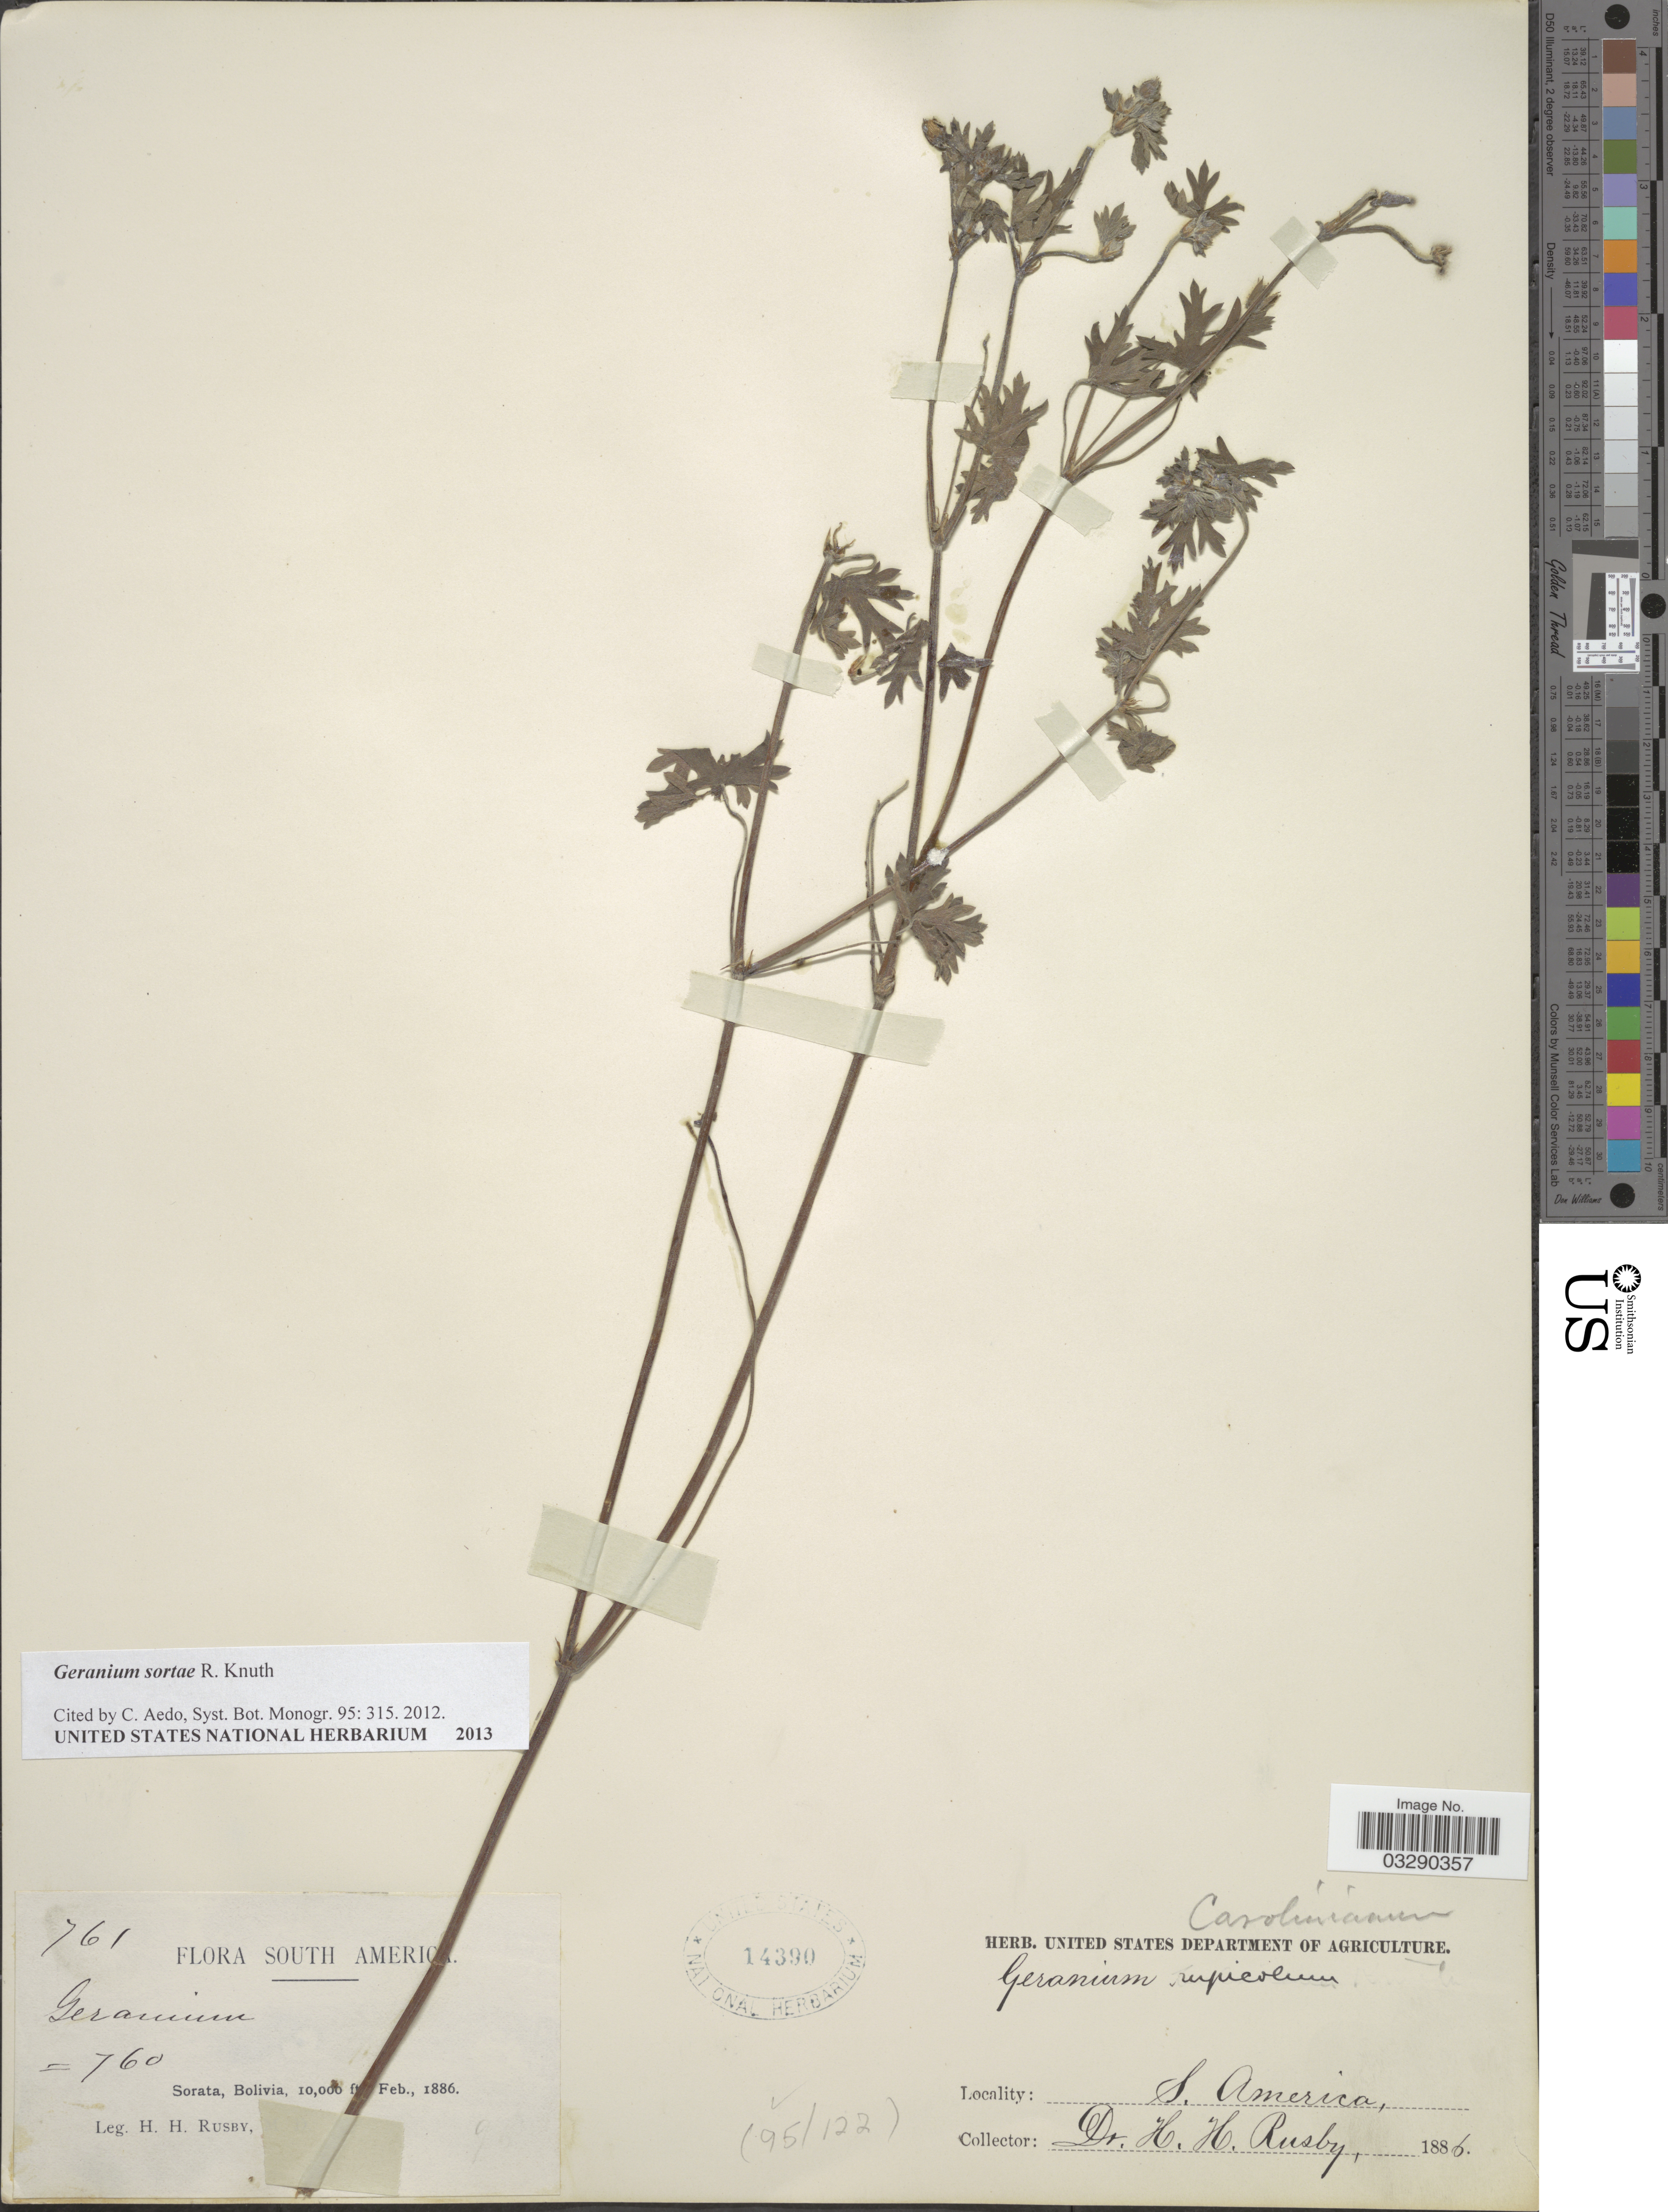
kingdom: Plantae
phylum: Tracheophyta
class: Magnoliopsida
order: Geraniales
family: Geraniaceae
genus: Geranium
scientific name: Geranium soratae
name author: R. Knuth in Engl.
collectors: H. H. Rusby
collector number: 761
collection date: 1886-02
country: Bolivia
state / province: La Páz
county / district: Larecaja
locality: Sorata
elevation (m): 3048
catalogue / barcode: US 14390